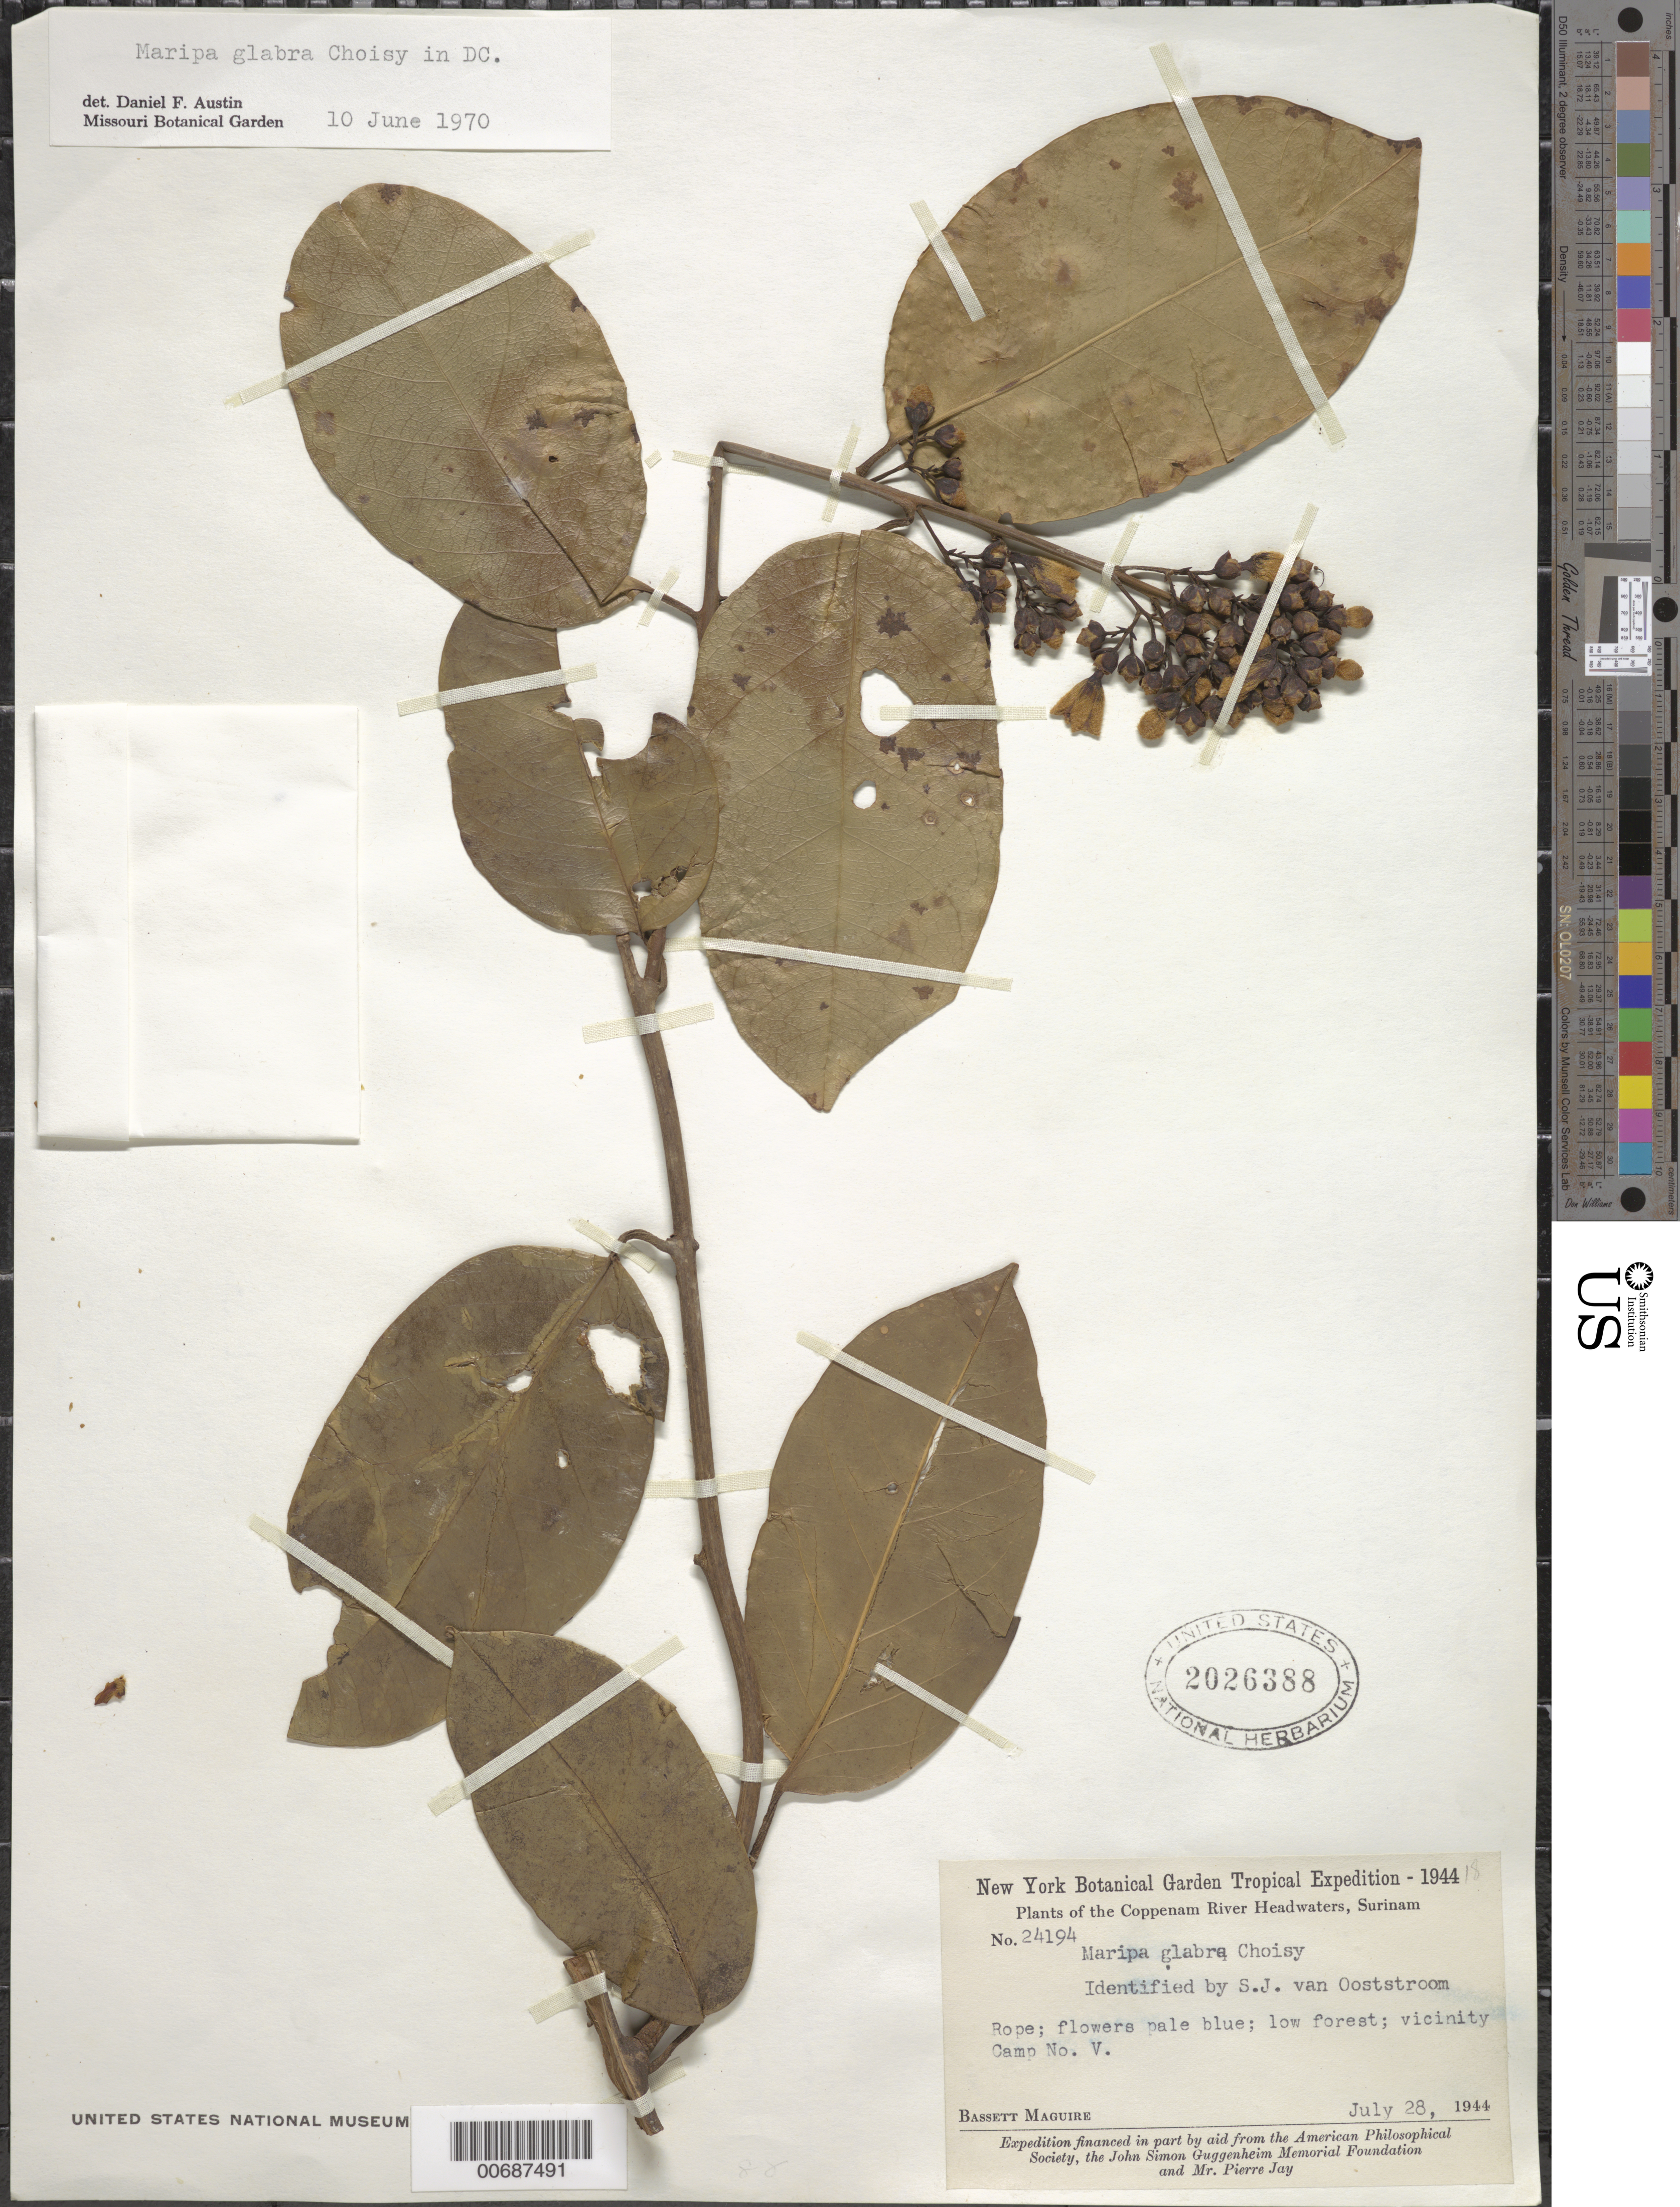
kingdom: Plantae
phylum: Tracheophyta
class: Magnoliopsida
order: Solanales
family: Convolvulaceae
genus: Maripa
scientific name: Maripa glabra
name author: Choisy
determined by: Ooststroom, S. J. van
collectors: B. Maguire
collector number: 24194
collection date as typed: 28-Jul-44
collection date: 1944-07-28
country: Suriname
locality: Coppename River Headwaters, Camp 5, vic.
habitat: Low forest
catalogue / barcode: US 2026388